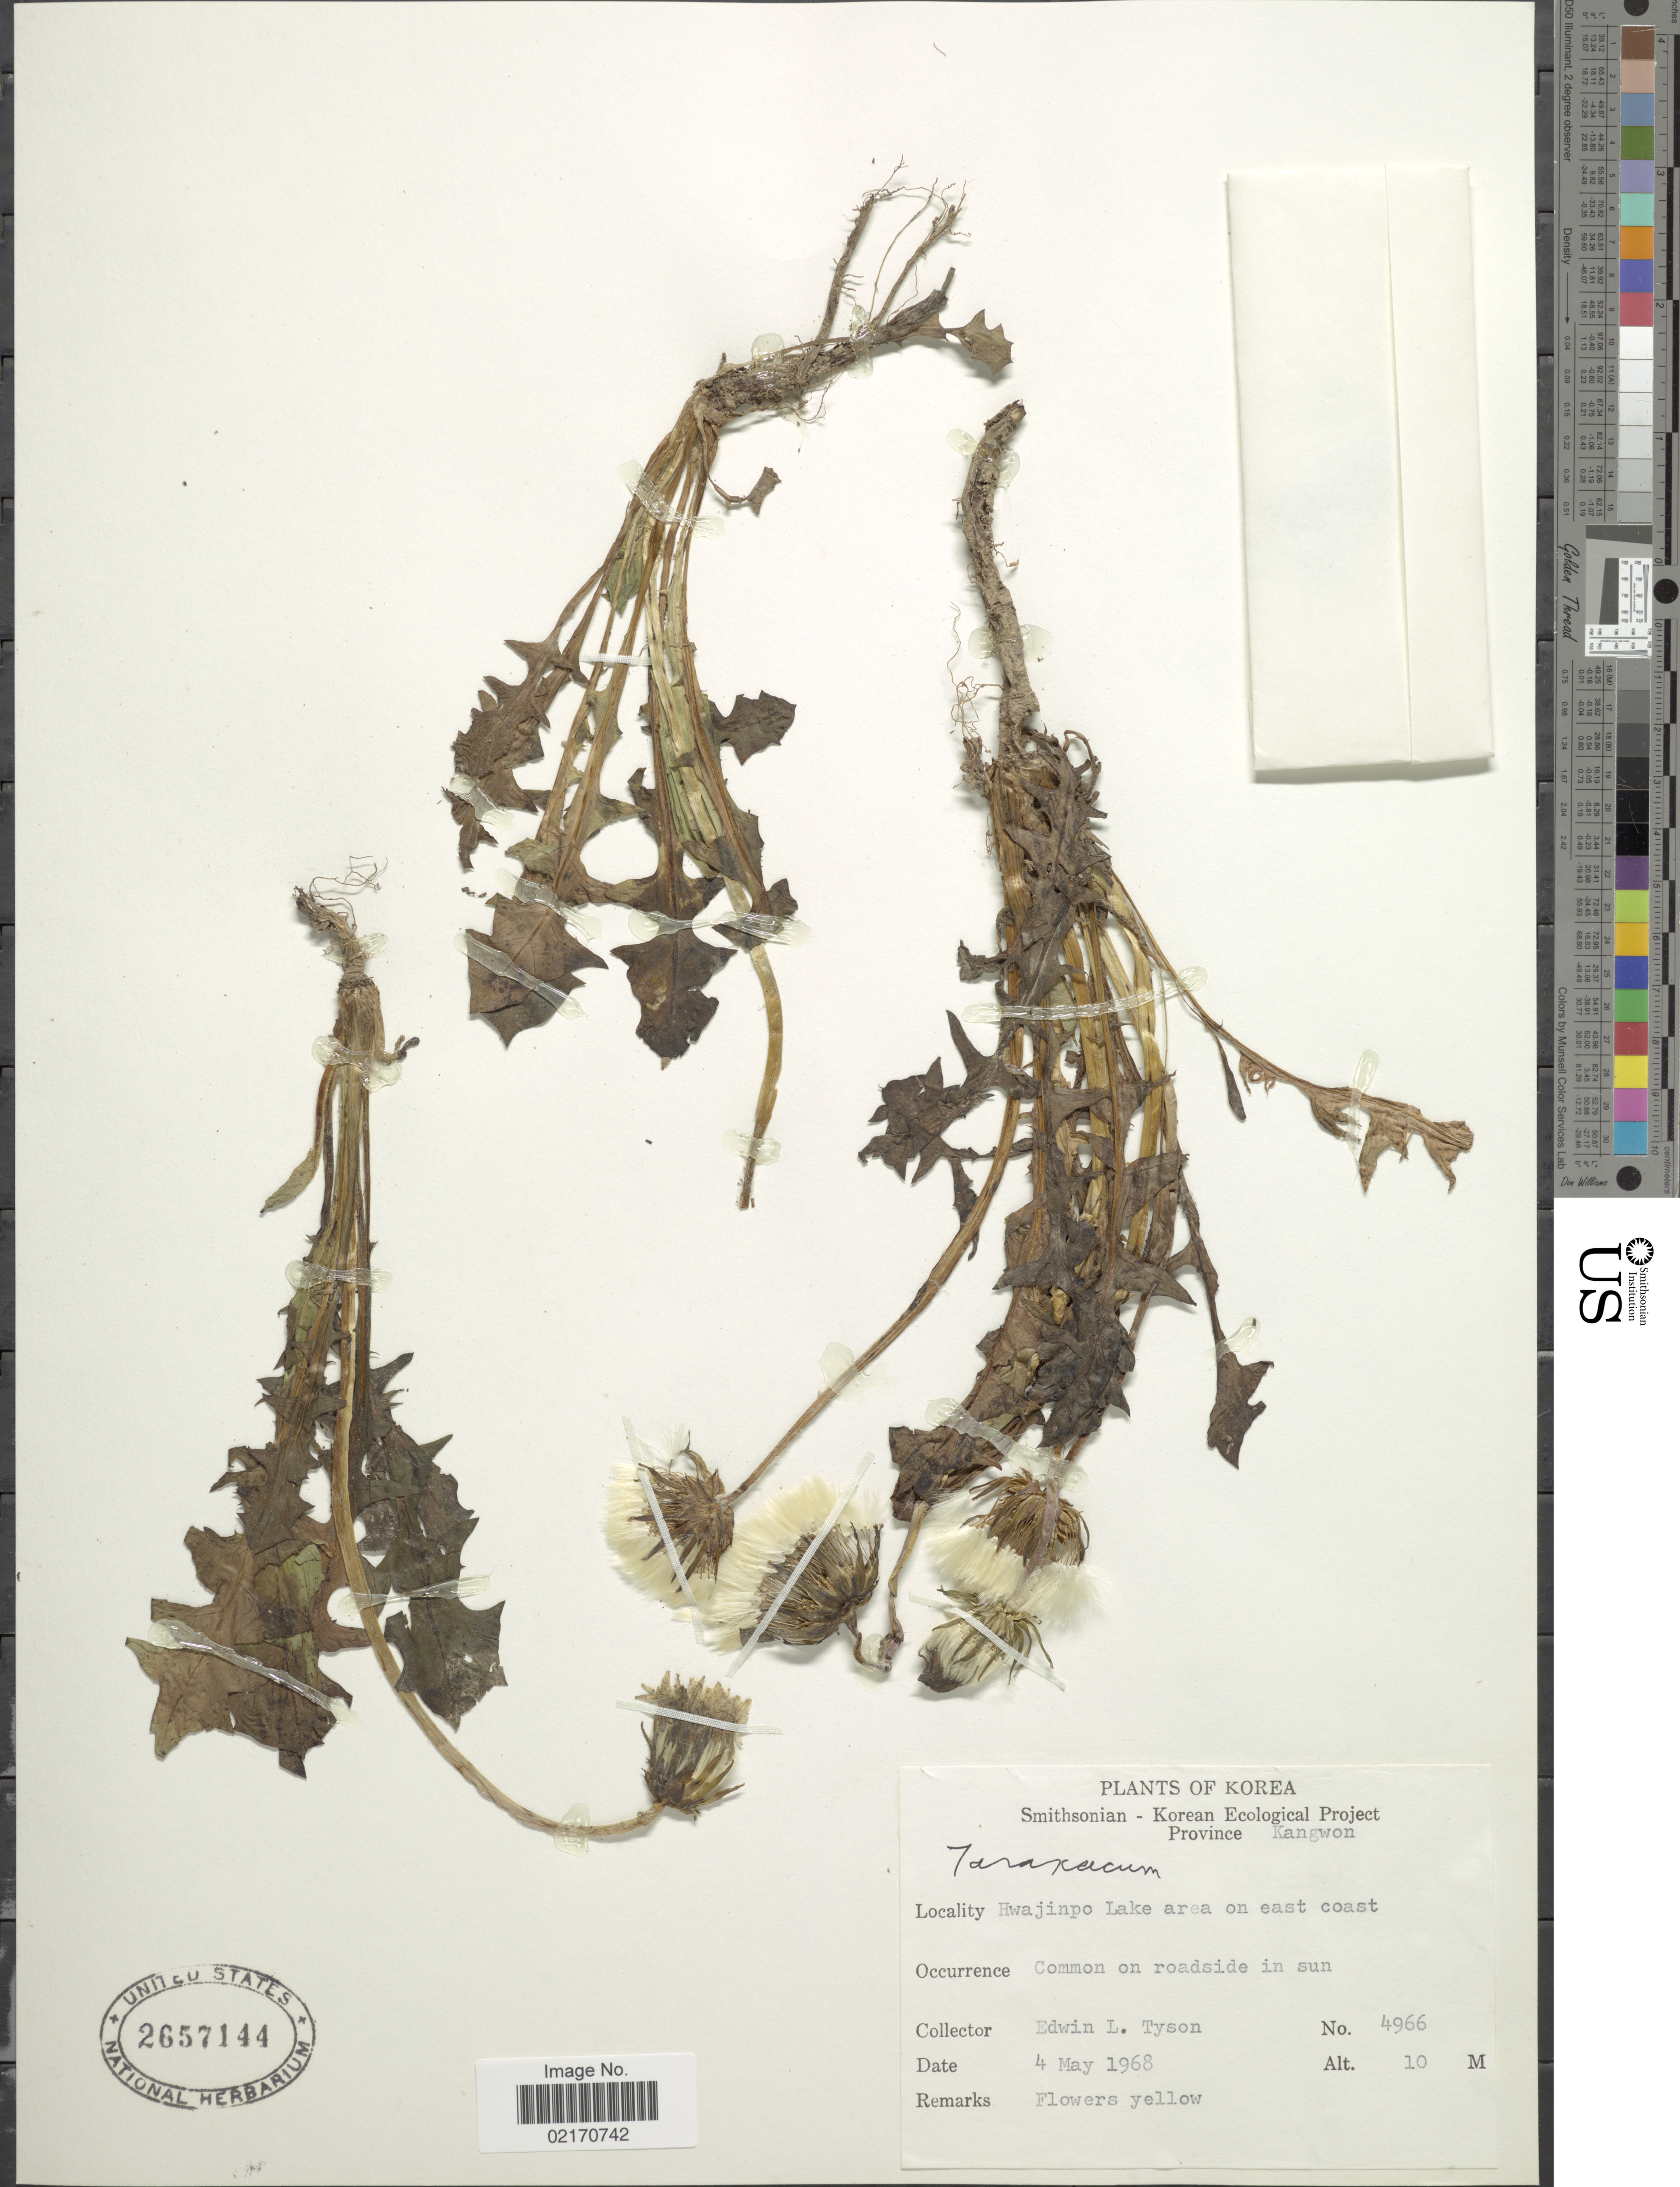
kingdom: Plantae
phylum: Tracheophyta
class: Magnoliopsida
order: Asterales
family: Asteraceae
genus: Taraxacum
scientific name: Taraxacum sp.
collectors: E. L. Tyson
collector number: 4966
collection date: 1968-05-04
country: North Korea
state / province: Kangwon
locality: Hwajinpo Lake area on east coast, common on roadside in sun.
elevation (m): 10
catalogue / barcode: US 2657144